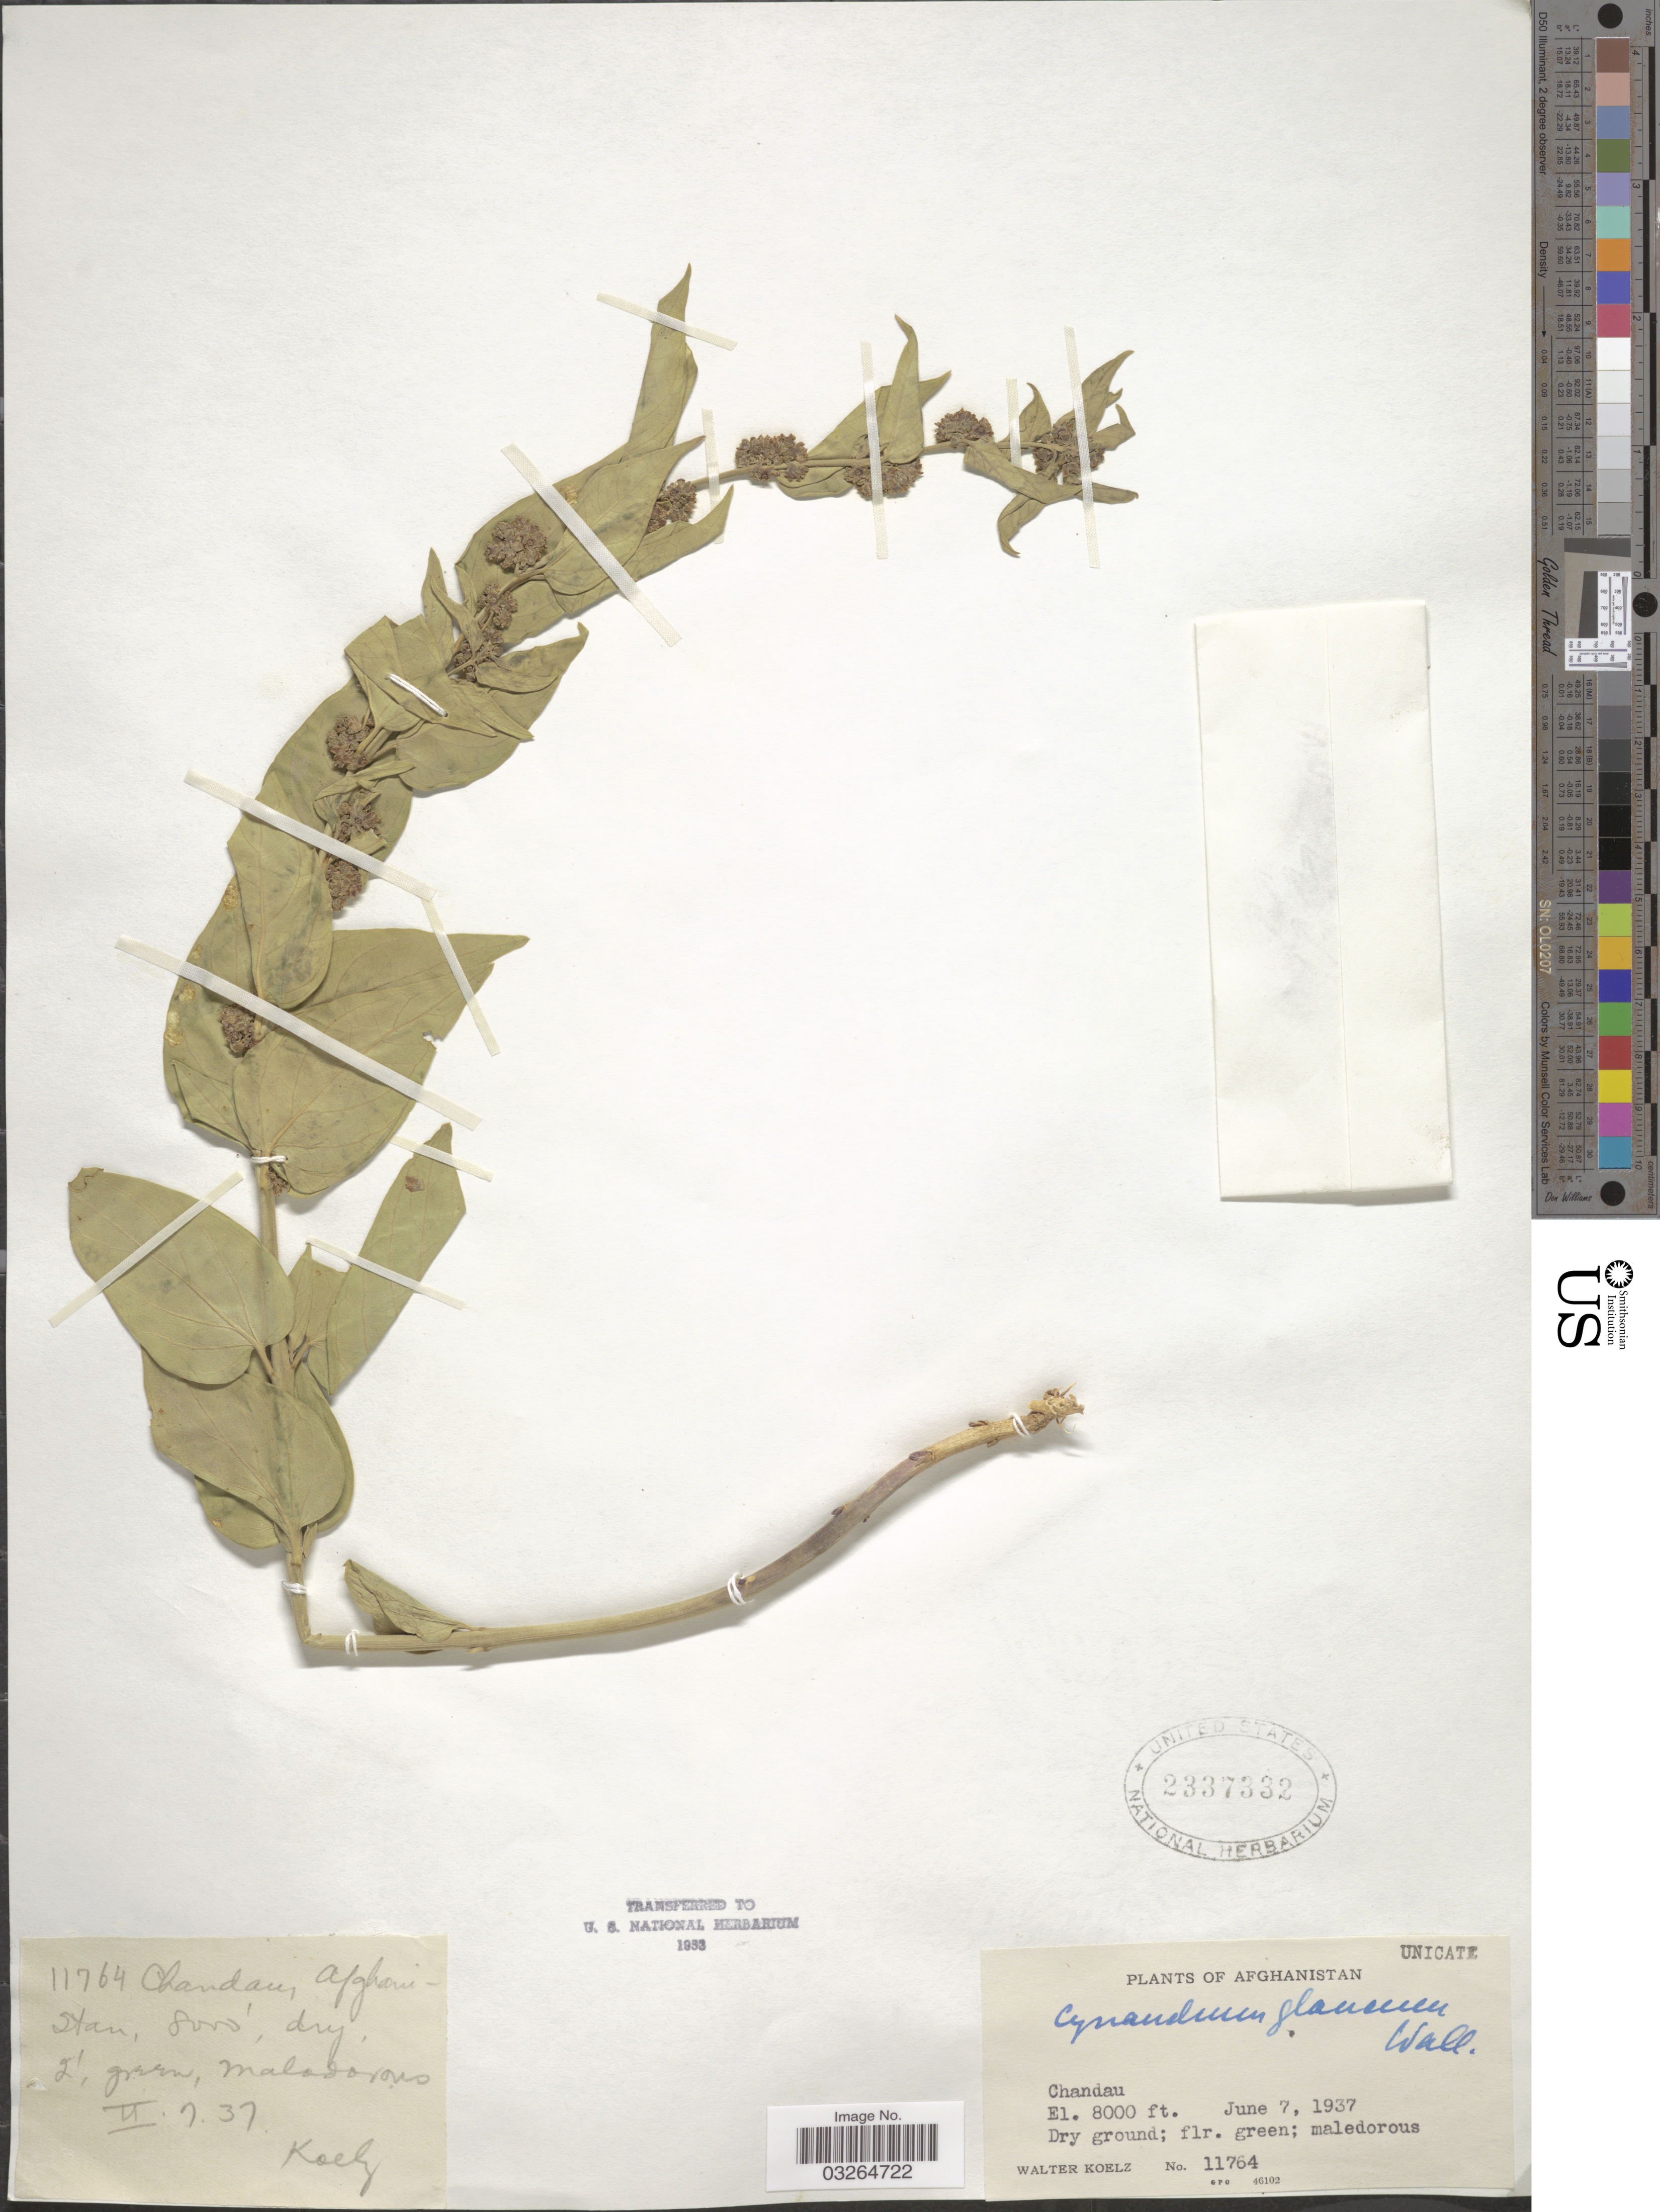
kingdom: Plantae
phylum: Tracheophyta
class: Magnoliopsida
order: Gentianales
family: Apocynaceae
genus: Cynanchum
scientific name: Cynanchum canescens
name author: (Willd.) K. Schum.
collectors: W. N. Koelz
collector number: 11764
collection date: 1937-06-07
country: Afghanistan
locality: Chandau.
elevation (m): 2438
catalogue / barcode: US 2337332